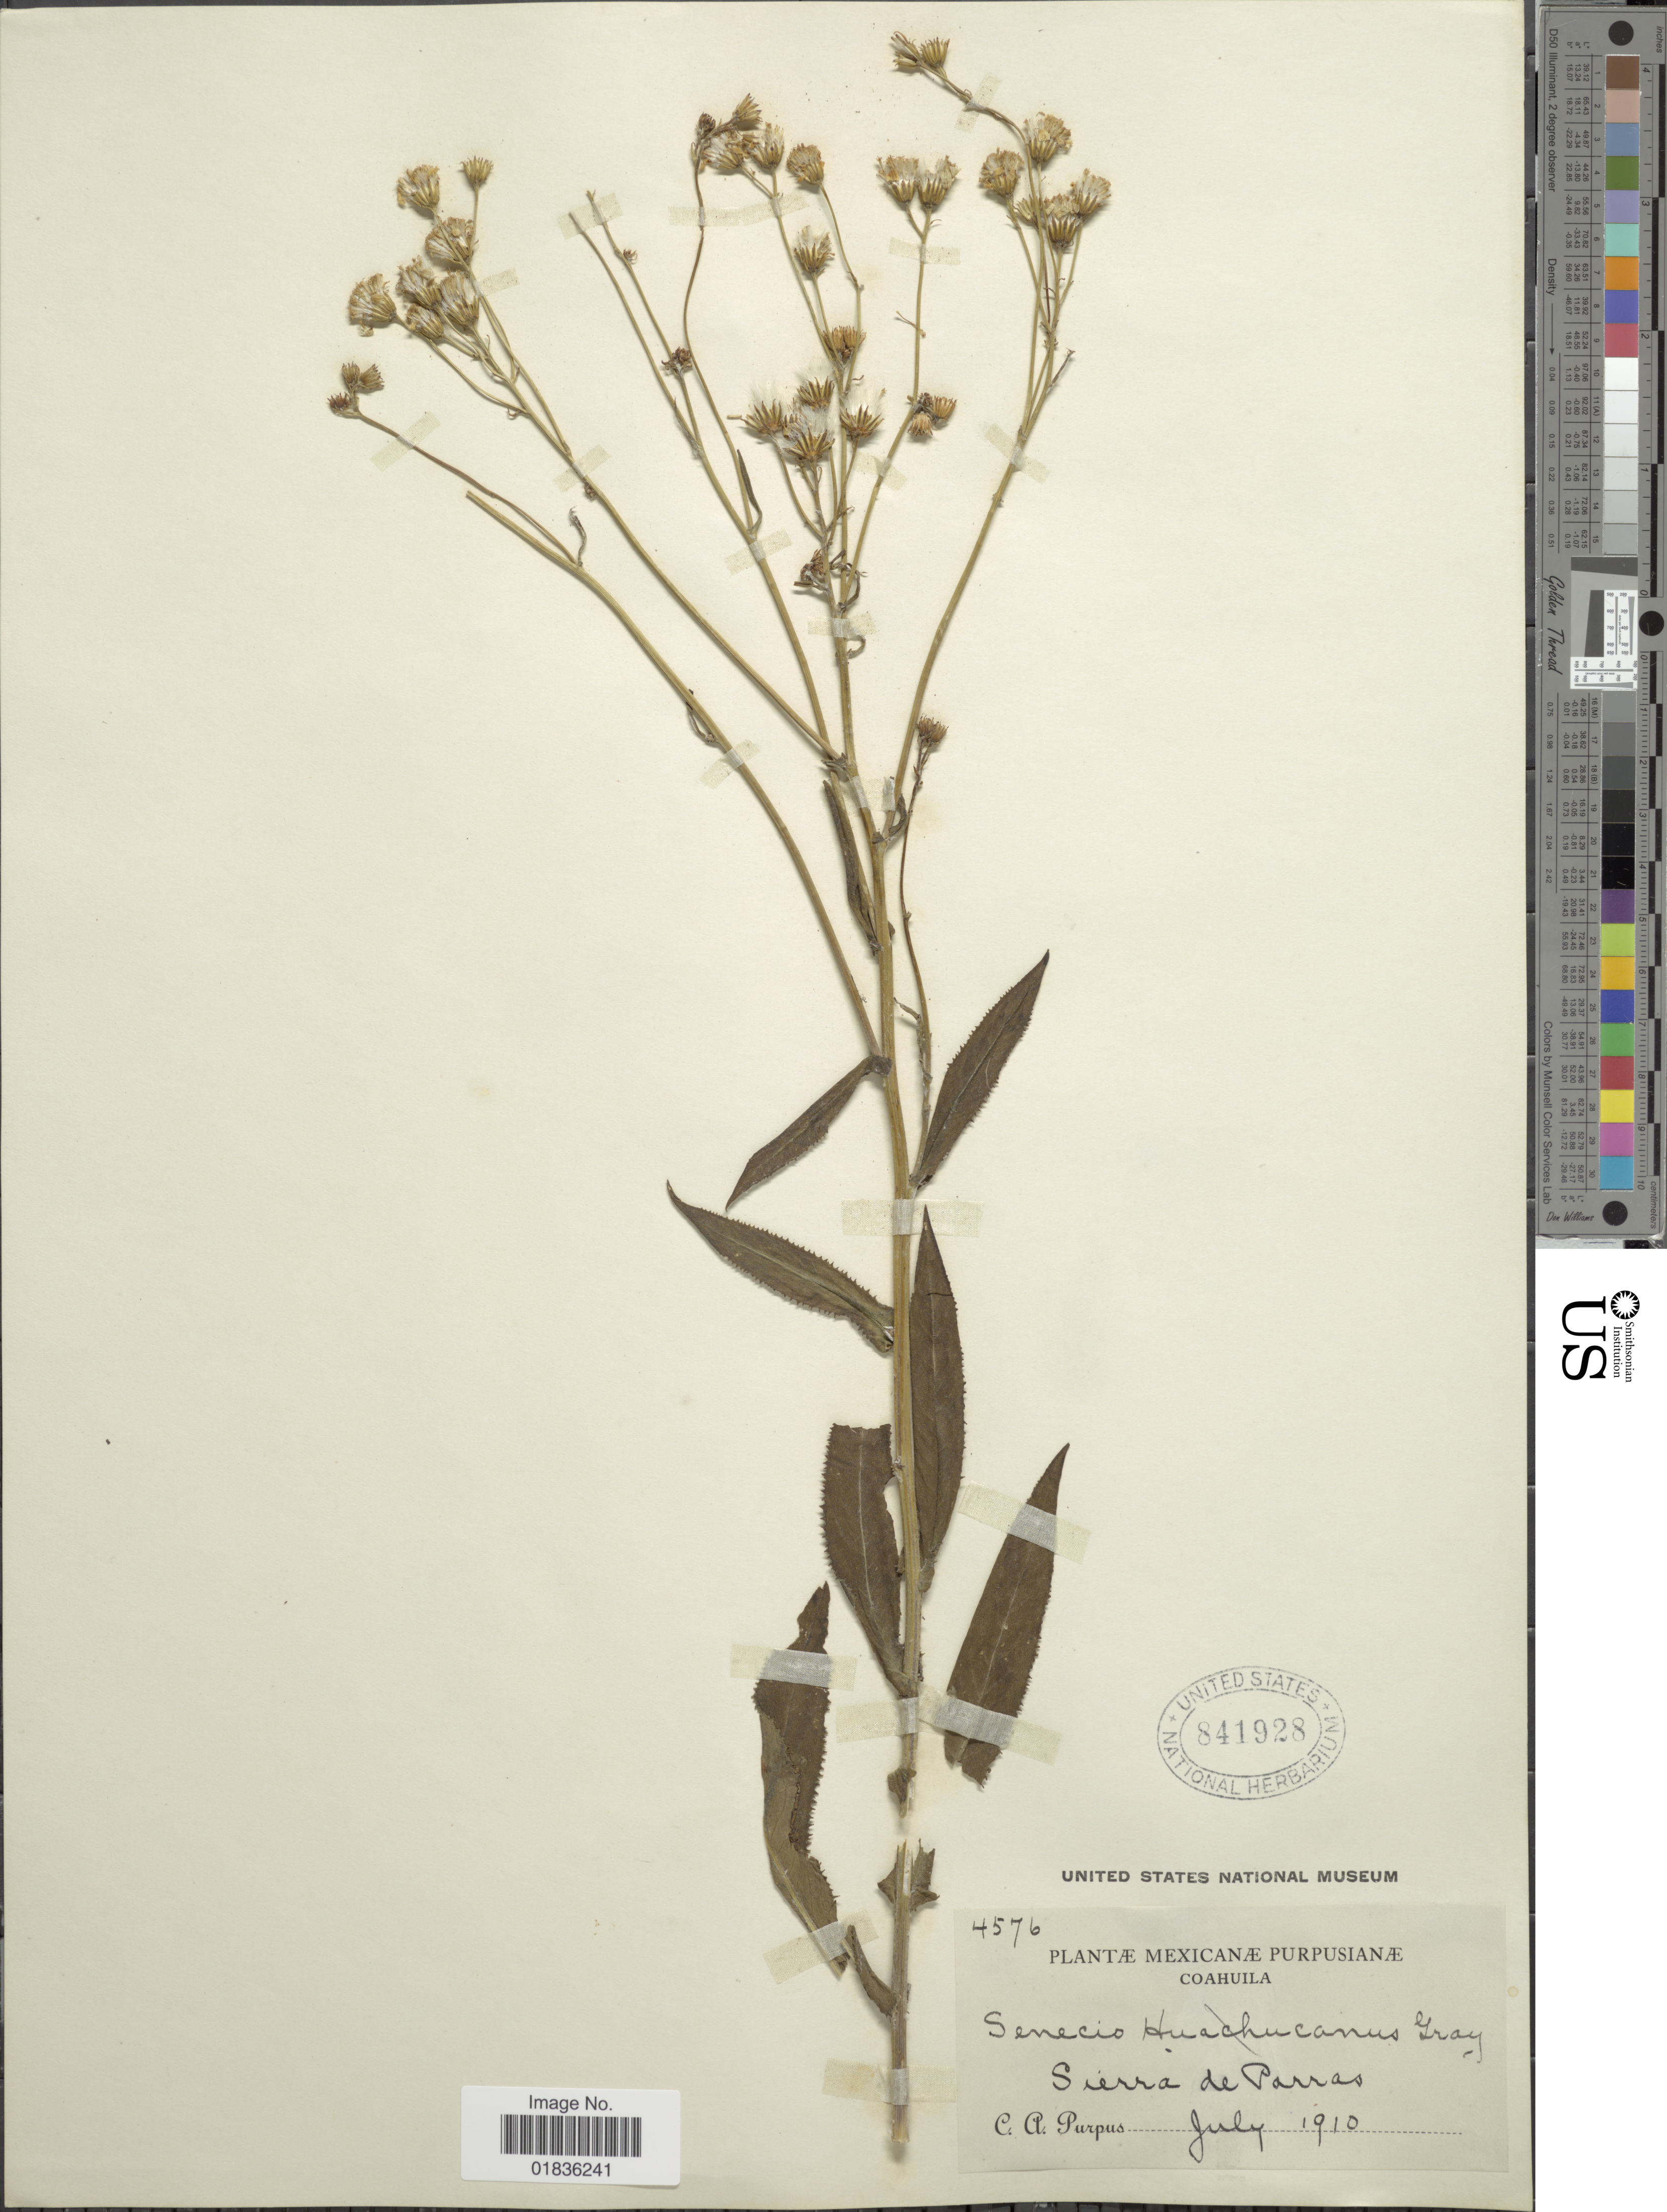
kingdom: Plantae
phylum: Tracheophyta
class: Magnoliopsida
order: Asterales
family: Asteraceae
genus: Senecio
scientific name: Senecio multidentatus var. huachucanus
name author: (Gray) T.M. Barkley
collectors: C. A. Purpus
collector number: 4576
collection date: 1910-07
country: Mexico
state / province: Coahuila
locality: Sierra de Parras.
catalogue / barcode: US 841928